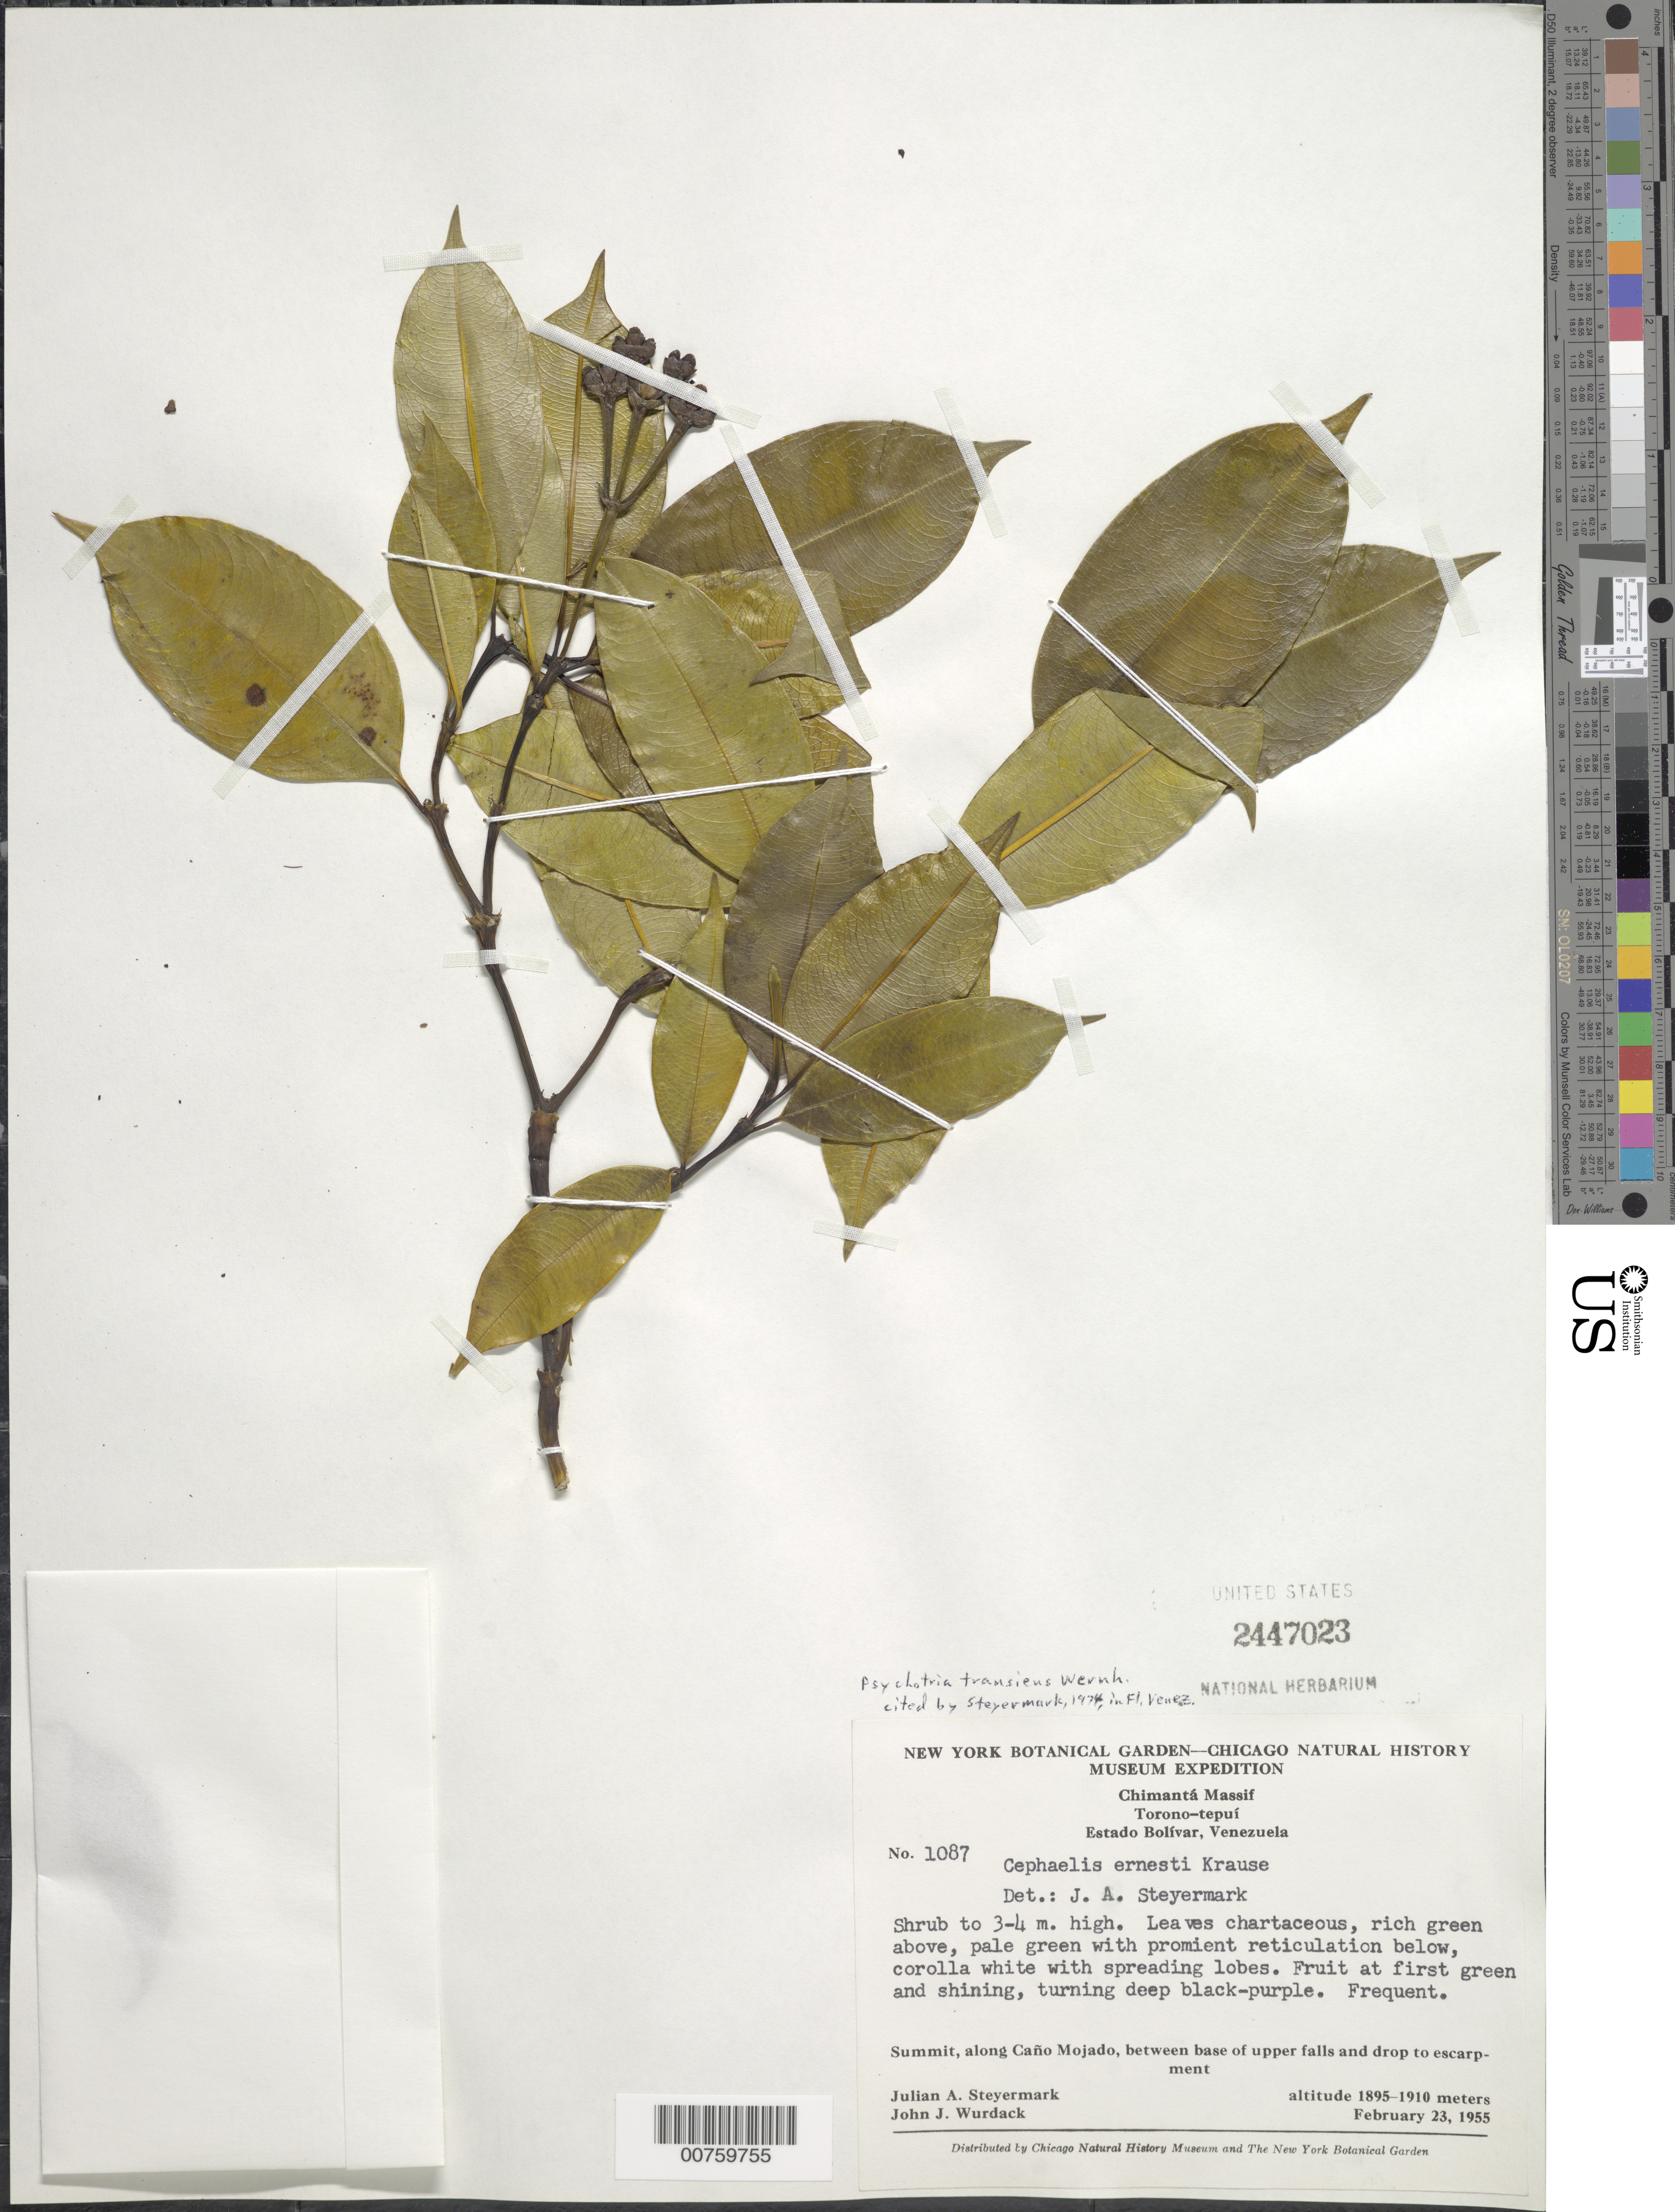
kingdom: Plantae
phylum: Tracheophyta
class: Magnoliopsida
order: Gentianales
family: Rubiaceae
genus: Psychotria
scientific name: Psychotria transiens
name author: Wernham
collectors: J. Steyermark & J. J. Wurdack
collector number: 55 1087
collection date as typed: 23-Feb-55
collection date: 1955-02-23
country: Venezuela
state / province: Bolívar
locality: Chimantá Massif, Caño Mojado, between base of upper falls and drop to escarpment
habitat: Summit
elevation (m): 1895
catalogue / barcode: US 2447023